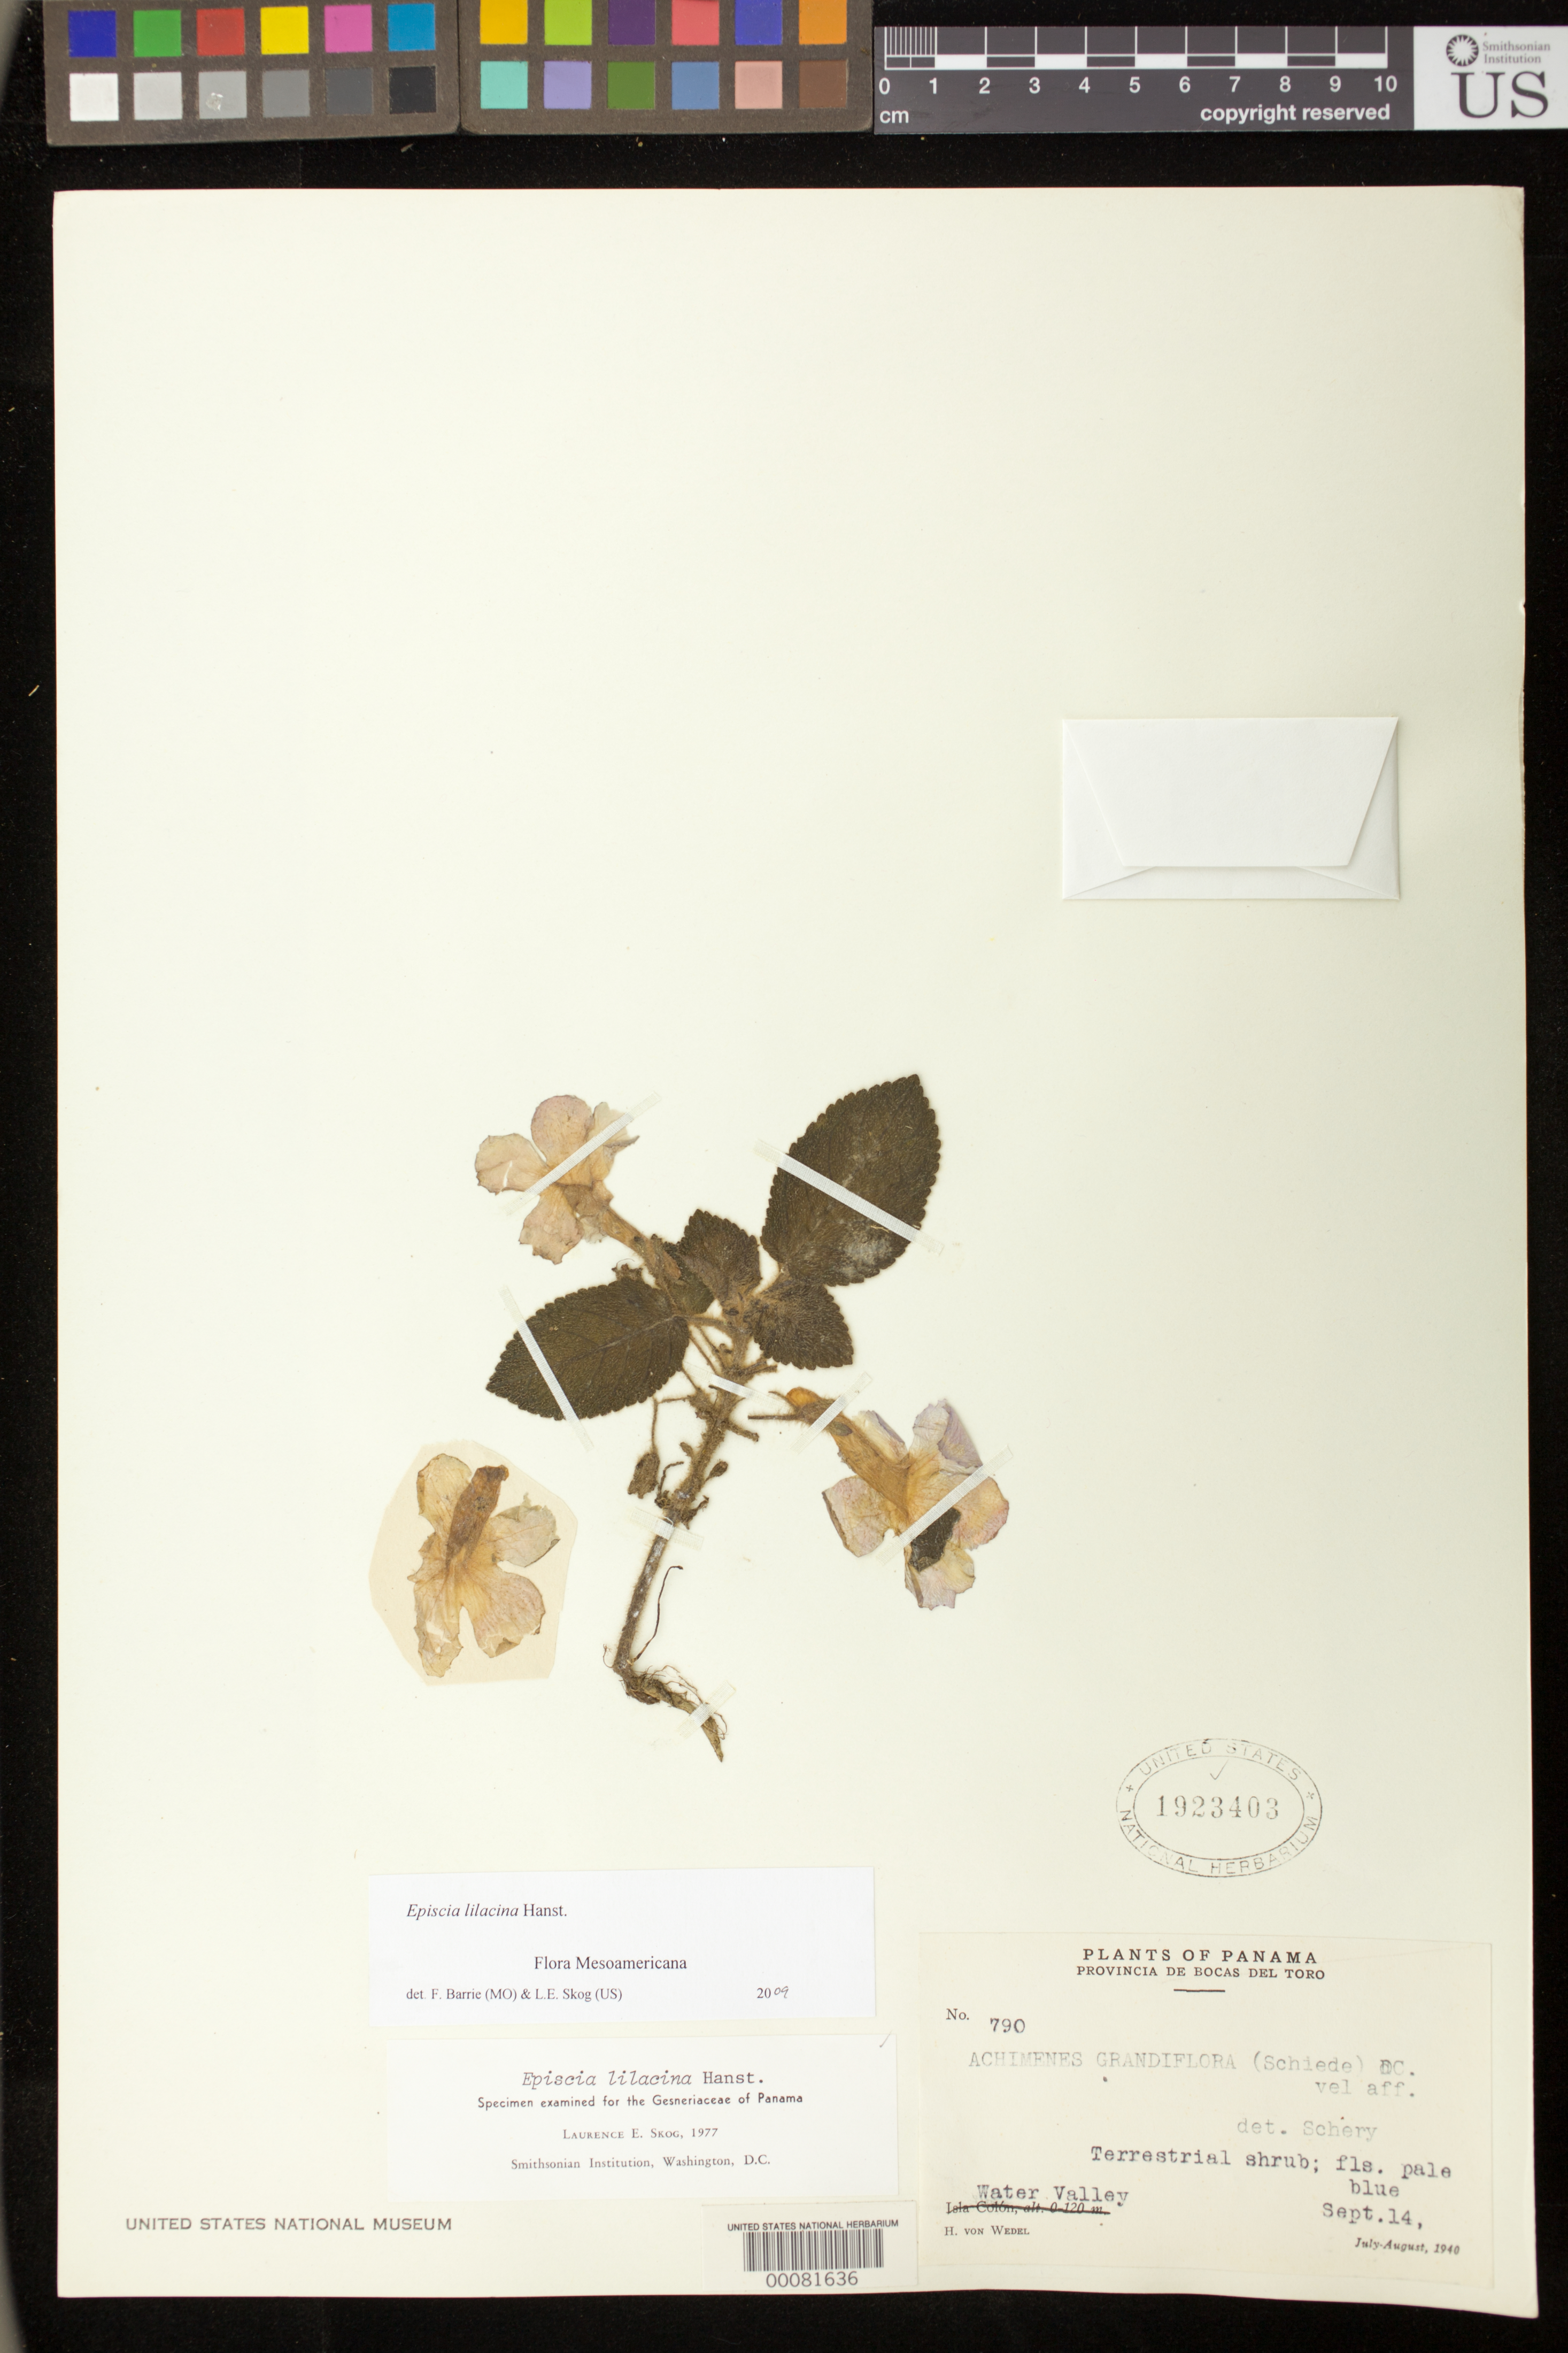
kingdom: Plantae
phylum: Tracheophyta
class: Magnoliopsida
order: Lamiales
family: Gesneriaceae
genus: Episcia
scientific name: Episcia lilacina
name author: Hanst.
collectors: H. von Wedel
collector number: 790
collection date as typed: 14 Sep 1940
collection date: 1940-09-14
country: Panama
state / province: Bocas del Toro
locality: Water Valley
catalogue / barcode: US 1923403